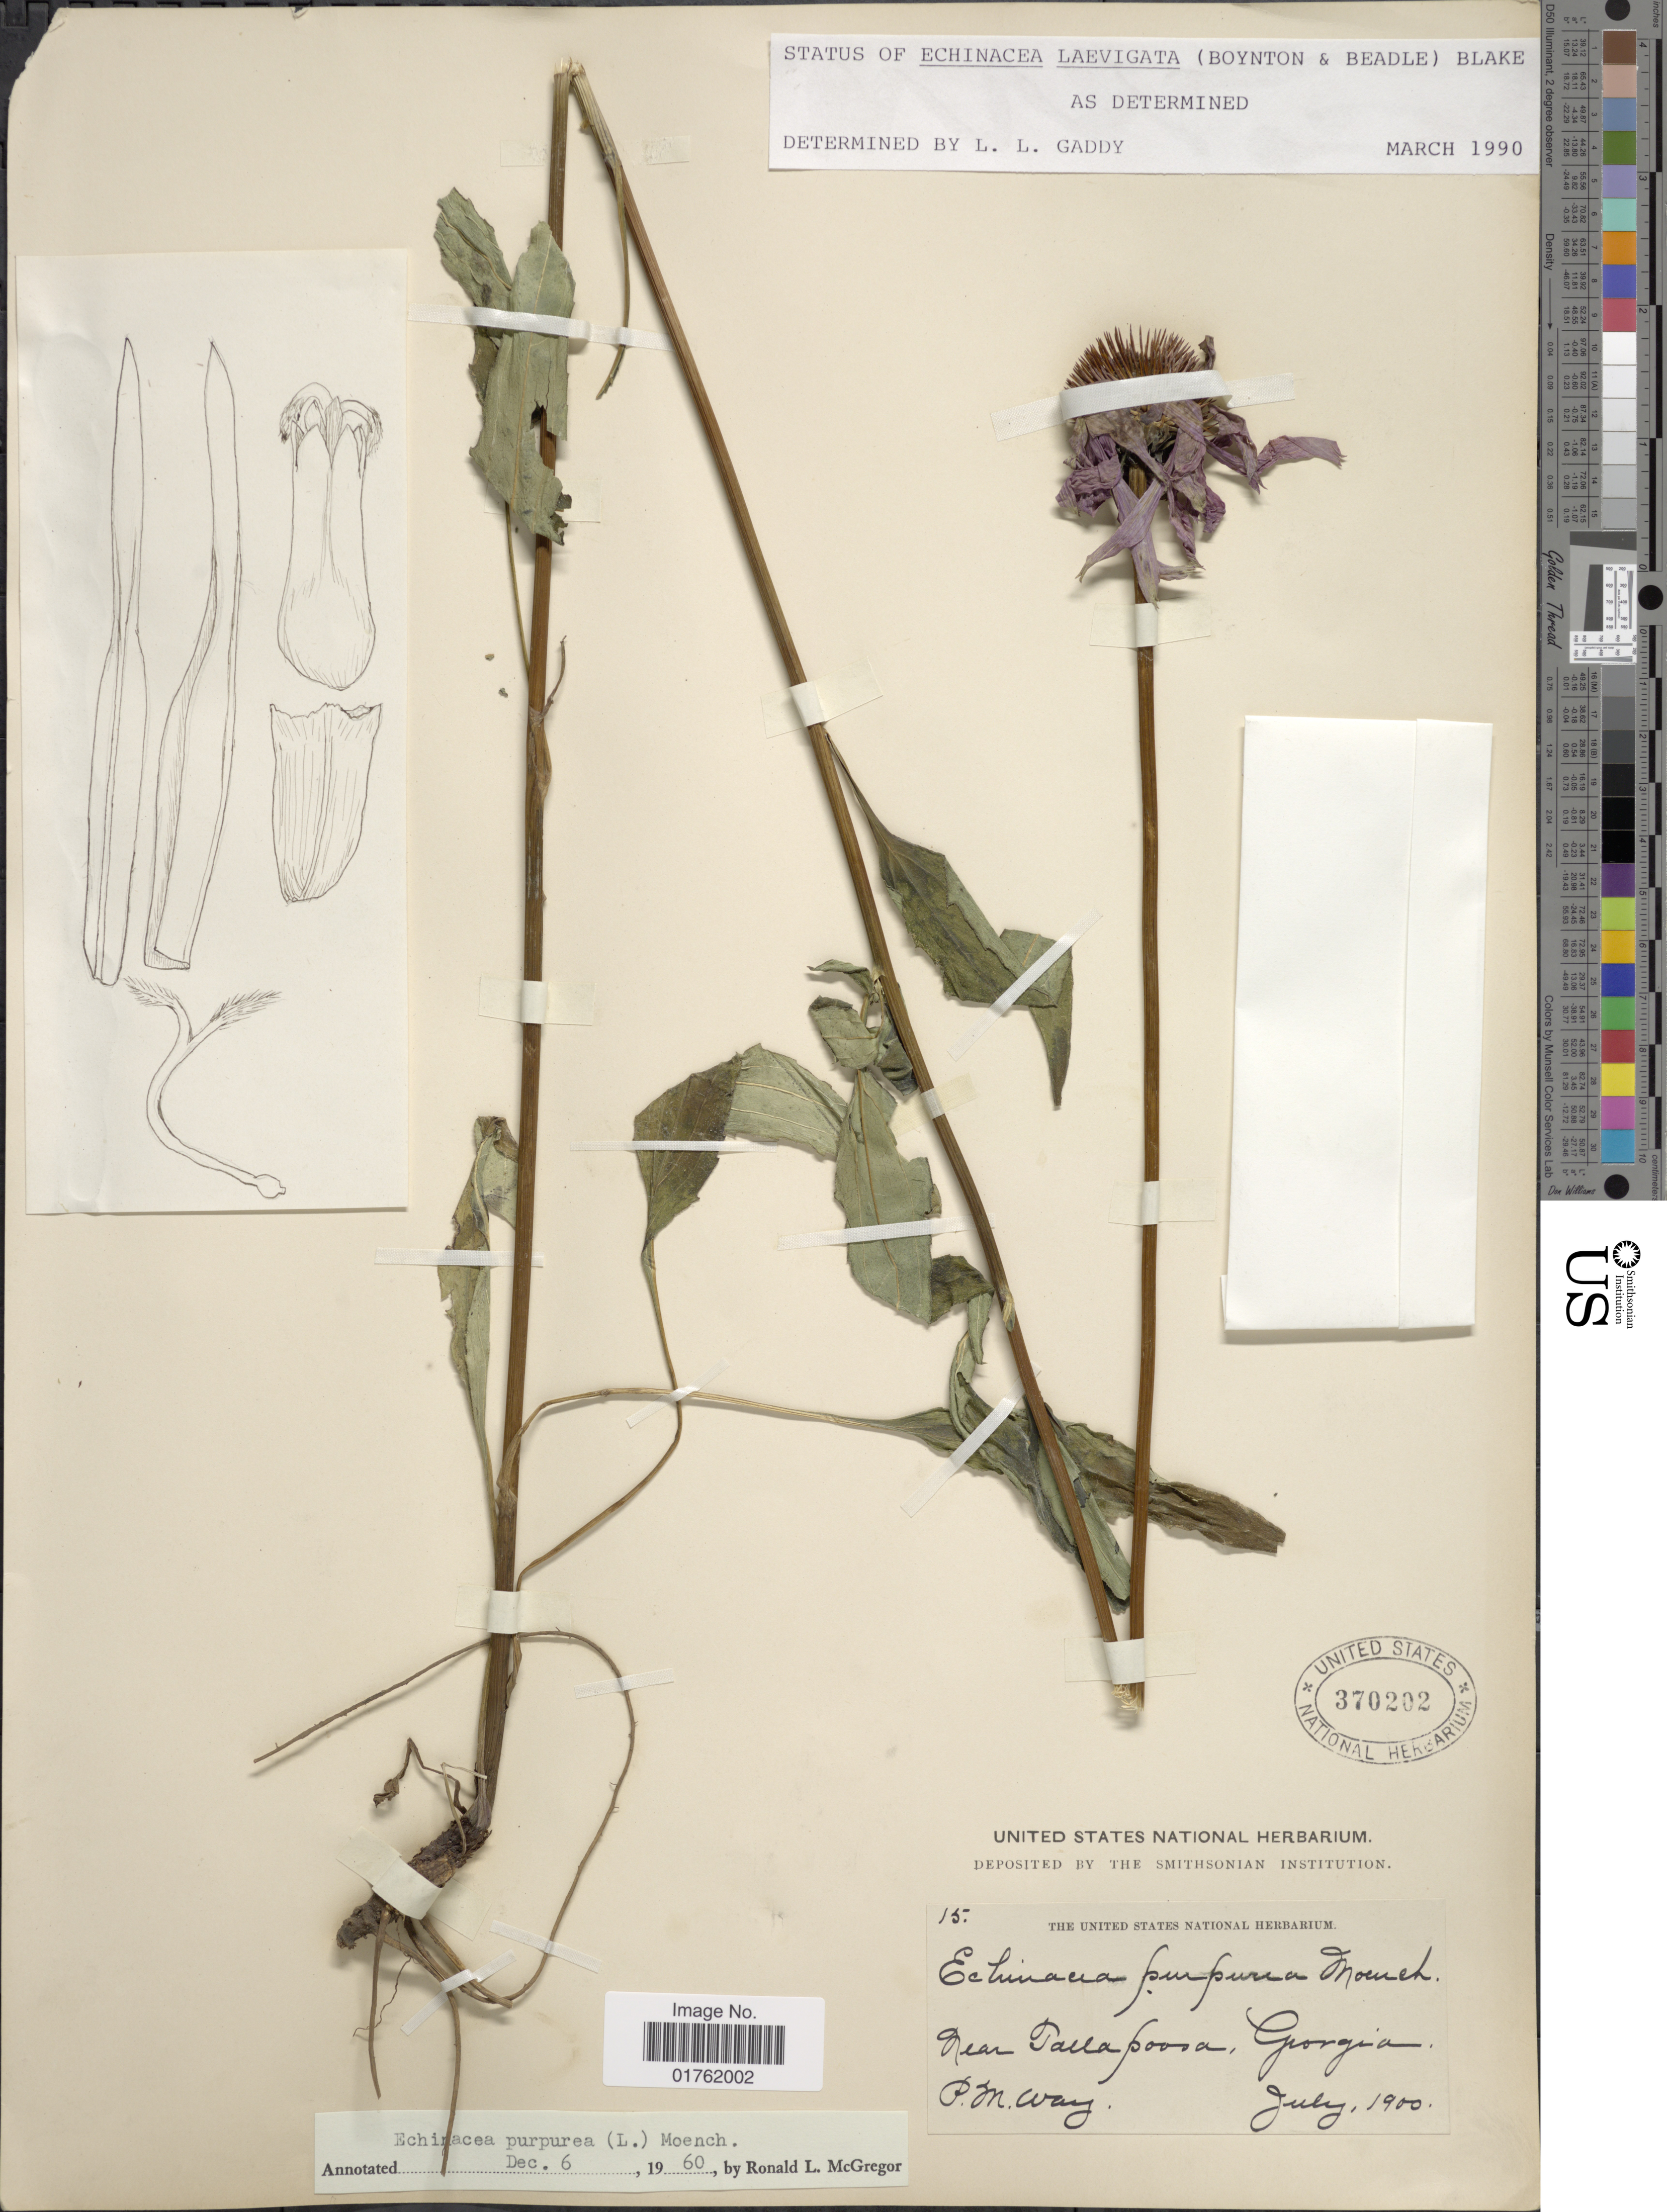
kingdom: Plantae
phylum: Tracheophyta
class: Magnoliopsida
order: Asterales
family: Asteraceae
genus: Echinacea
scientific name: Echinacea purpurea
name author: (L.) Moench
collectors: P. Way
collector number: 15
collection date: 1900-07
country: United States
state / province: Georgia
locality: Near Tallapoosa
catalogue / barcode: US 370202